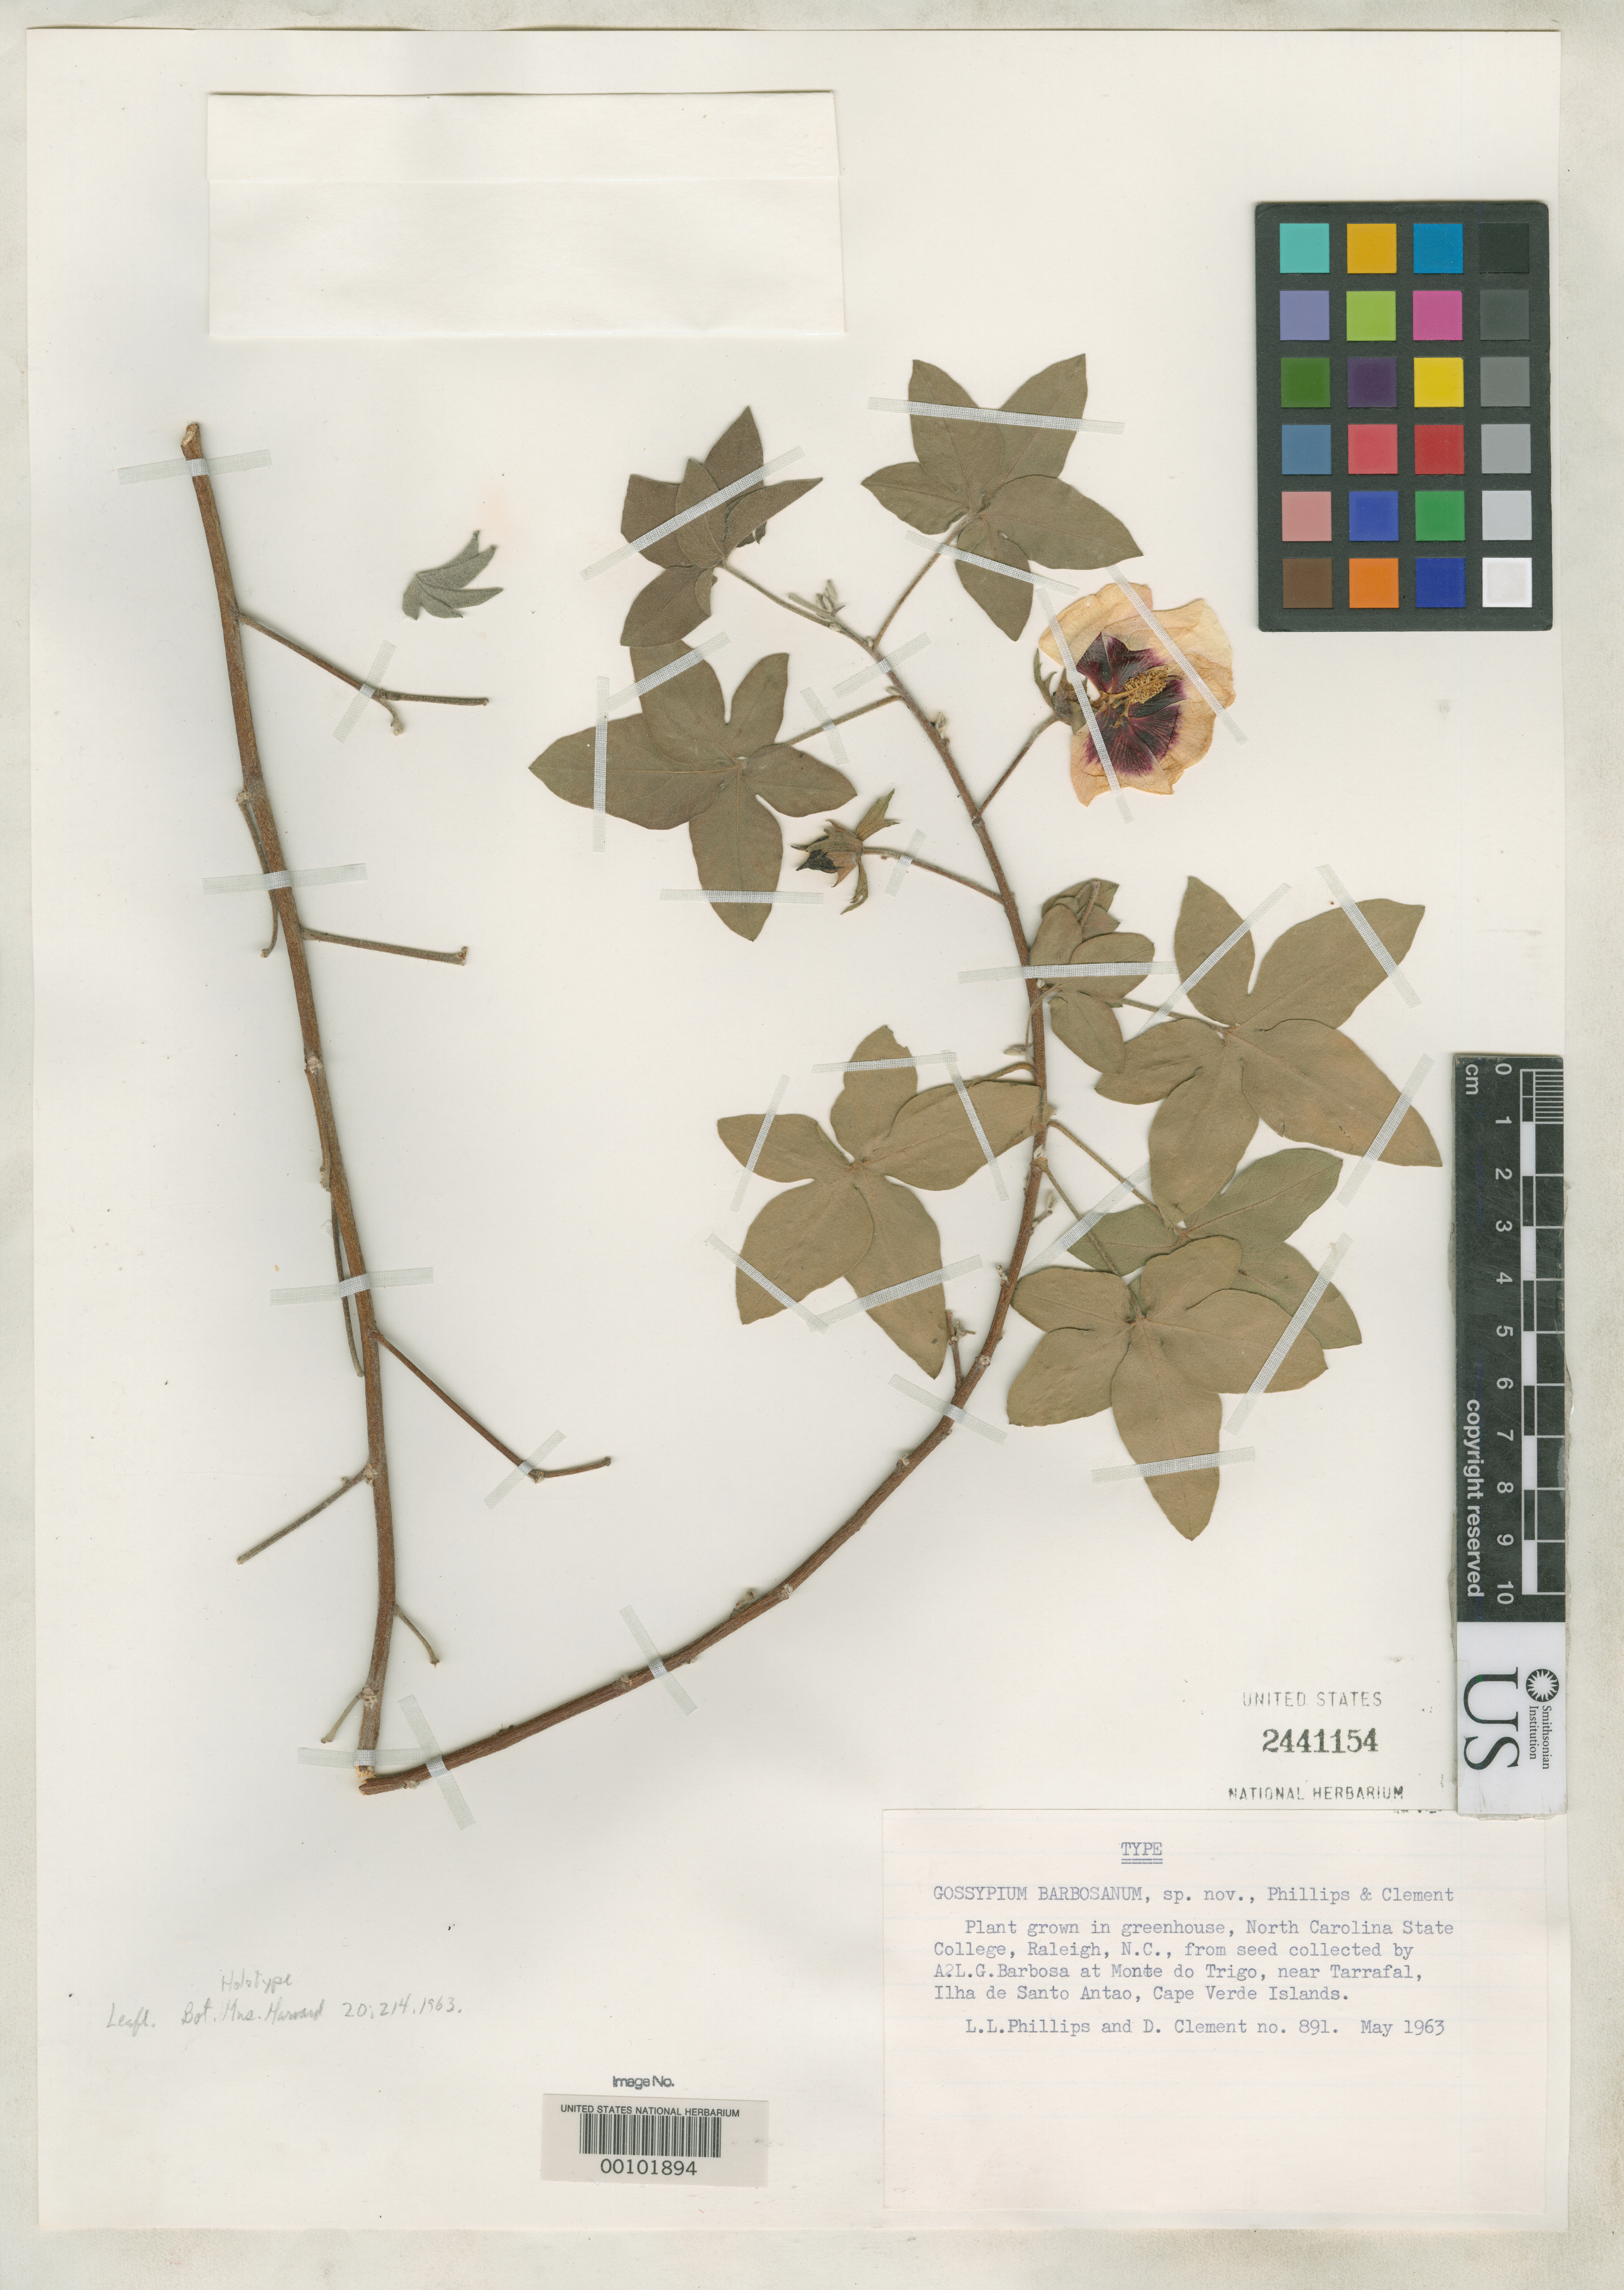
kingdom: Plantae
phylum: Tracheophyta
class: Magnoliopsida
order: Malvales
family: Malvaceae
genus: Gossypium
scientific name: Gossypium barbosanum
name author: L.Ll. Phillips & Clement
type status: Holotype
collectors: L. Phillips & D. Clement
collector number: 891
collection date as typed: May 1963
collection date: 1963-05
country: Guinea-Bissau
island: Santo Antao Island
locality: Monte do Trigo, near Tarrafal (cultivated at North Carolina State College, Raleigh).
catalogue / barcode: US 2441154